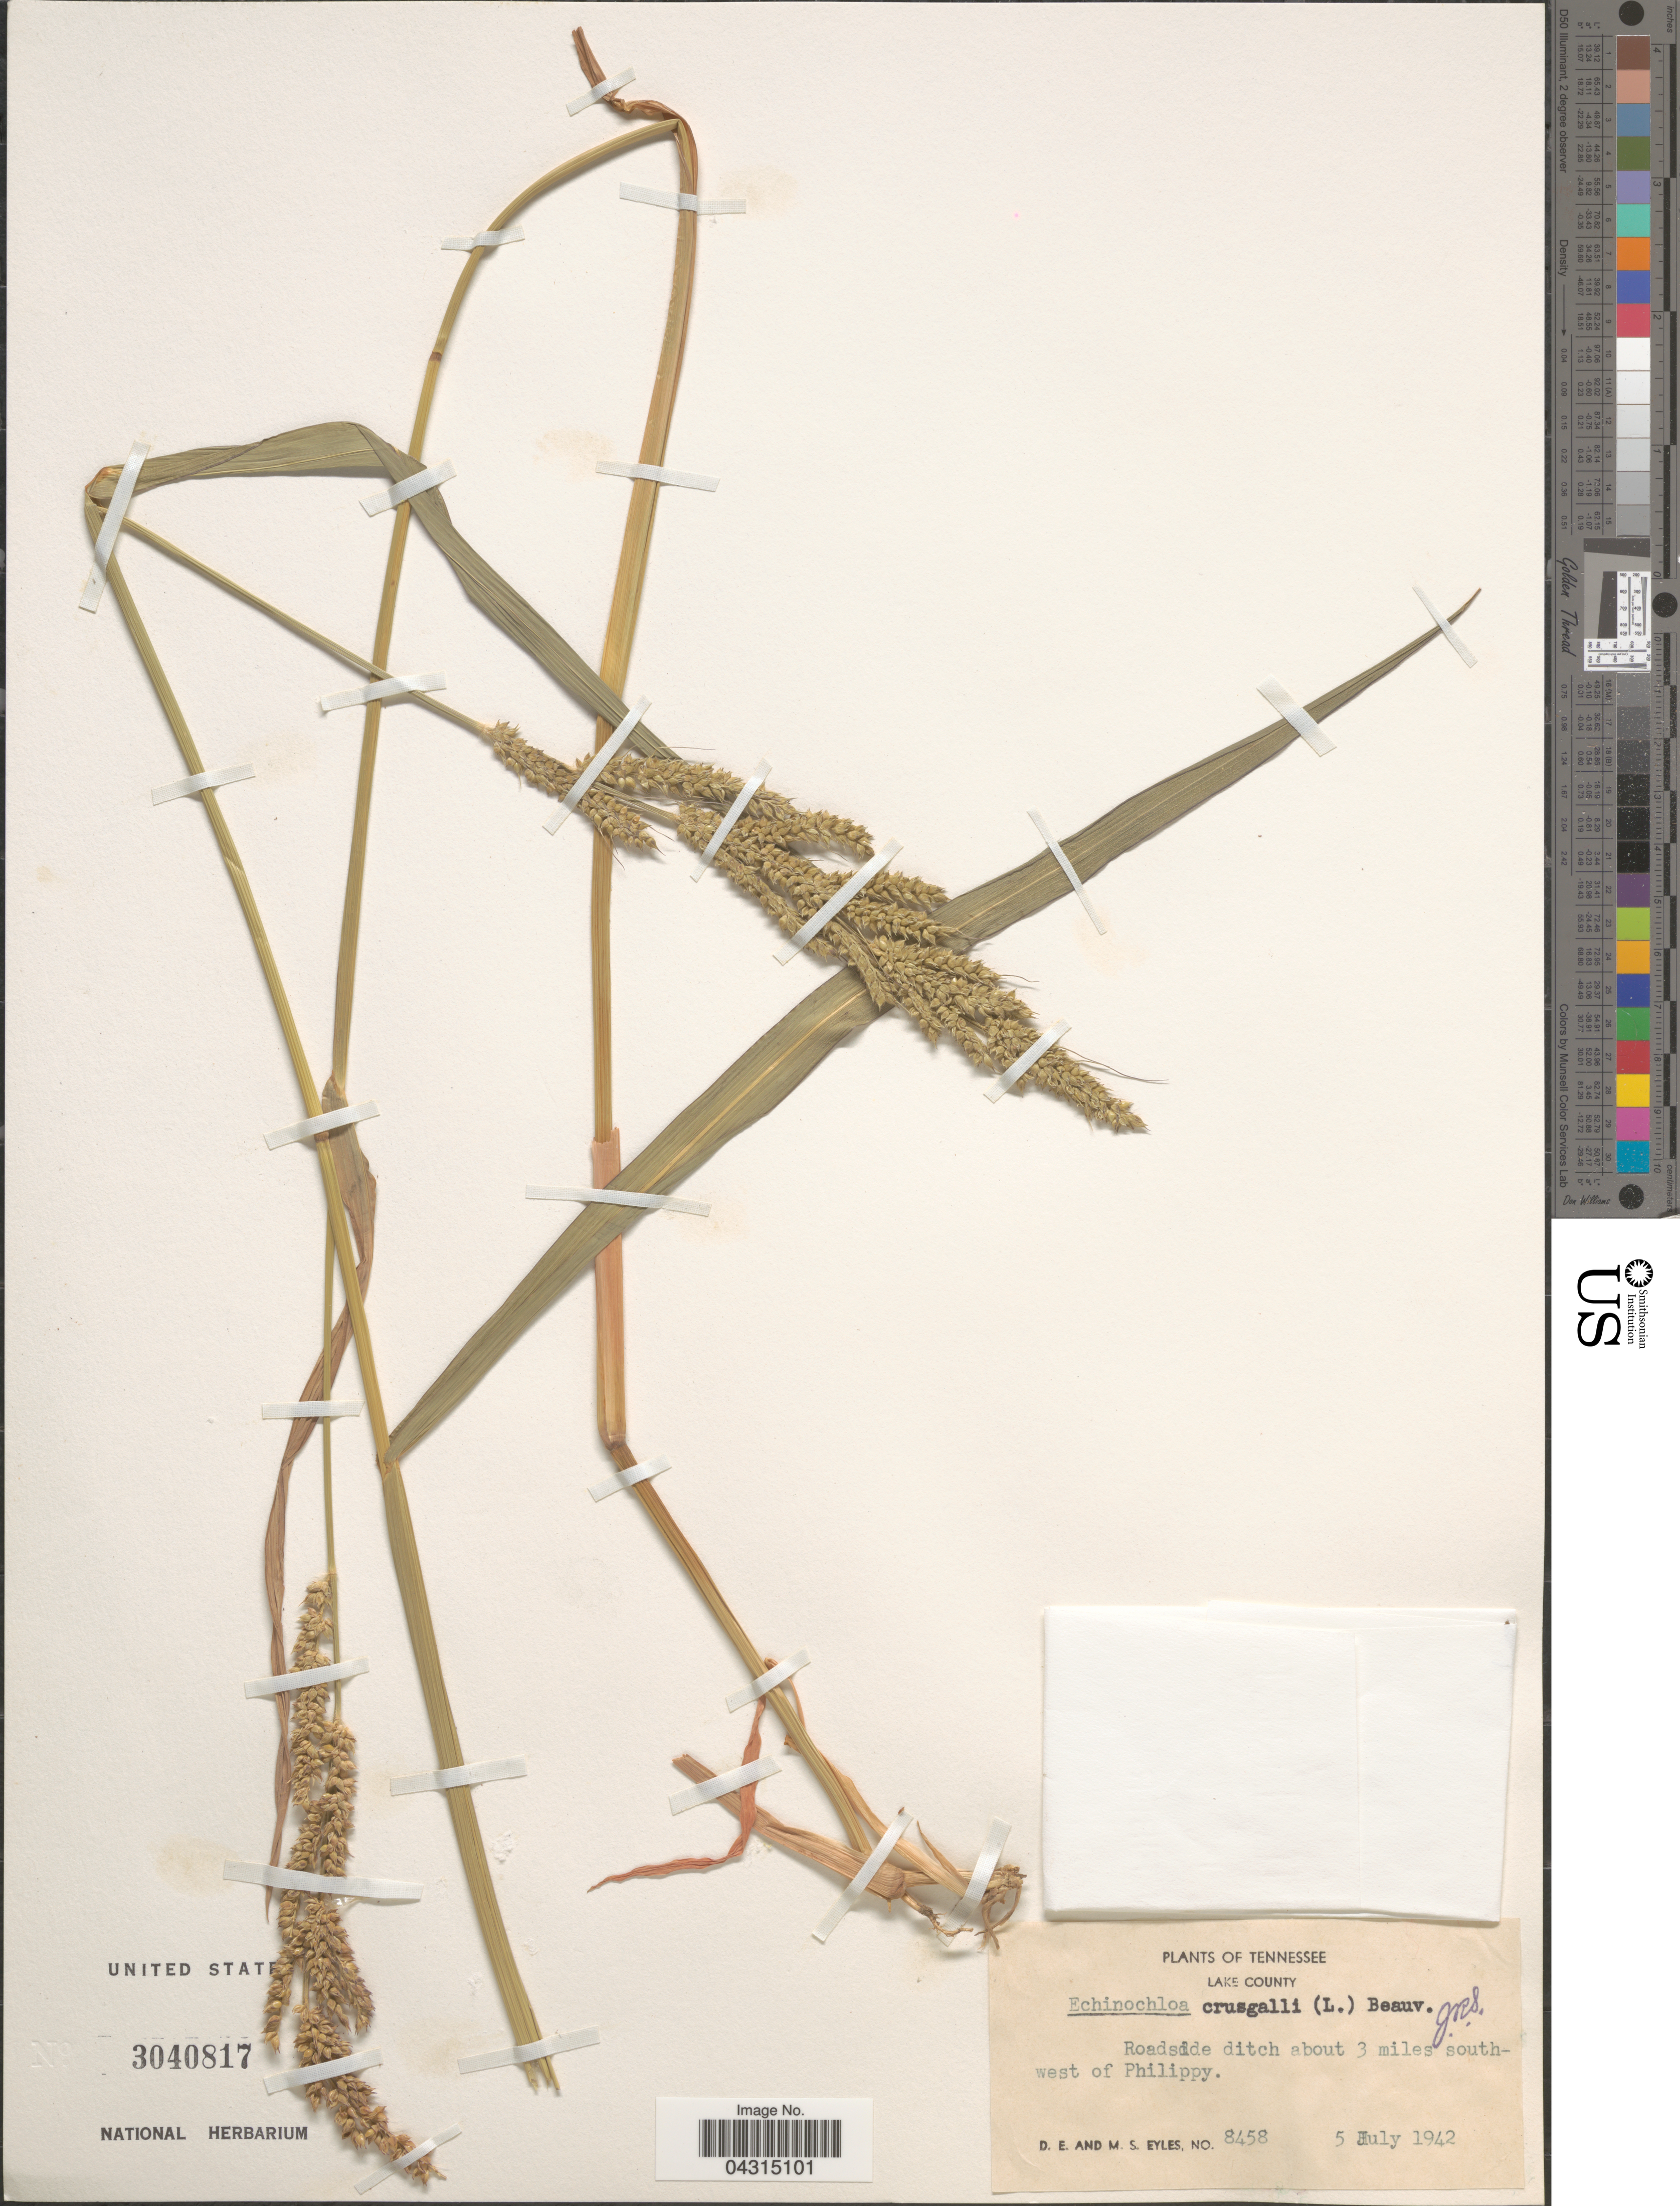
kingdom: Plantae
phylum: Tracheophyta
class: Liliopsida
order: Poales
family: Poaceae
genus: Echinochloa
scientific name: Echinochloa crus-galli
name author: (L.) P. Beauv.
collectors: D. Eyles & M. Eyles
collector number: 8458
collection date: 1942-07-05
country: United States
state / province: Tennessee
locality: Lake County. Roadside ditch about 3 miles south-west of Philippy.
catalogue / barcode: US 3040817